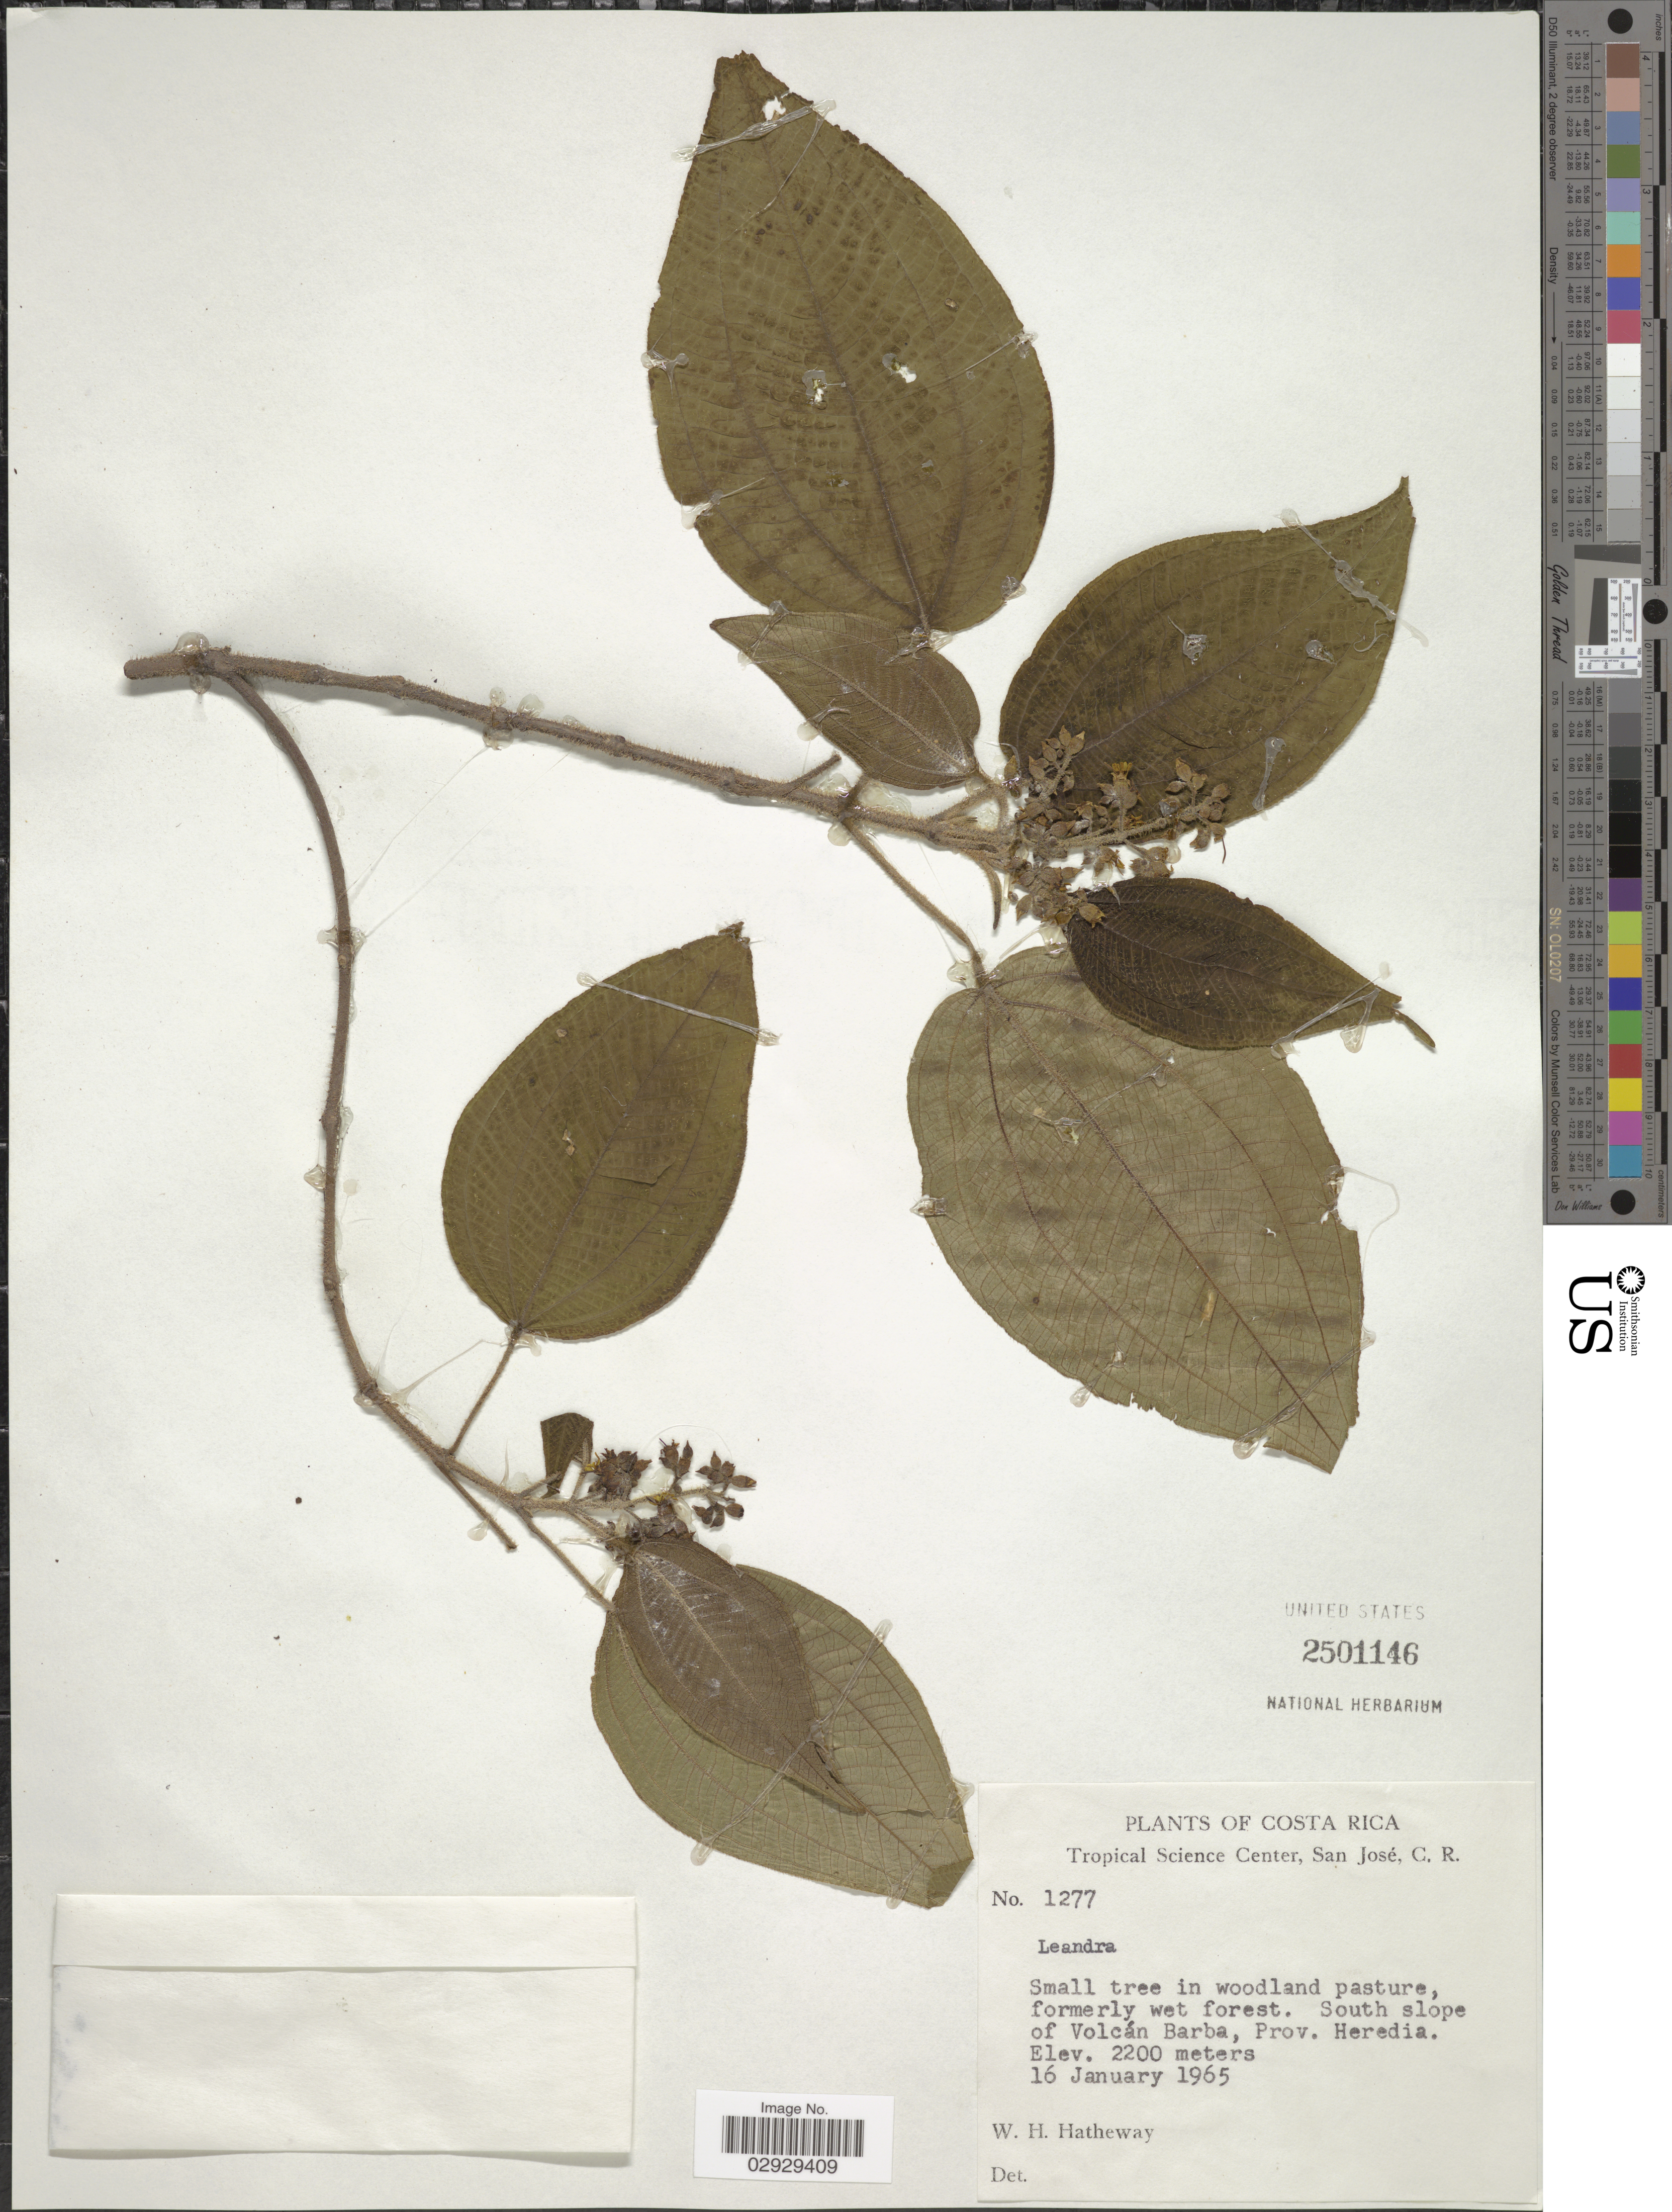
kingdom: Plantae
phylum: Tracheophyta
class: Magnoliopsida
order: Myrtales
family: Melastomataceae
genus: Leandra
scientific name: Leandra sp.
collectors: W. H. Hatheway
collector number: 1277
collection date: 1965-01-16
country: Costa Rica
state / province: Heredia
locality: South slope of Volcán Barba.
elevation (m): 2200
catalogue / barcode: US 2501146